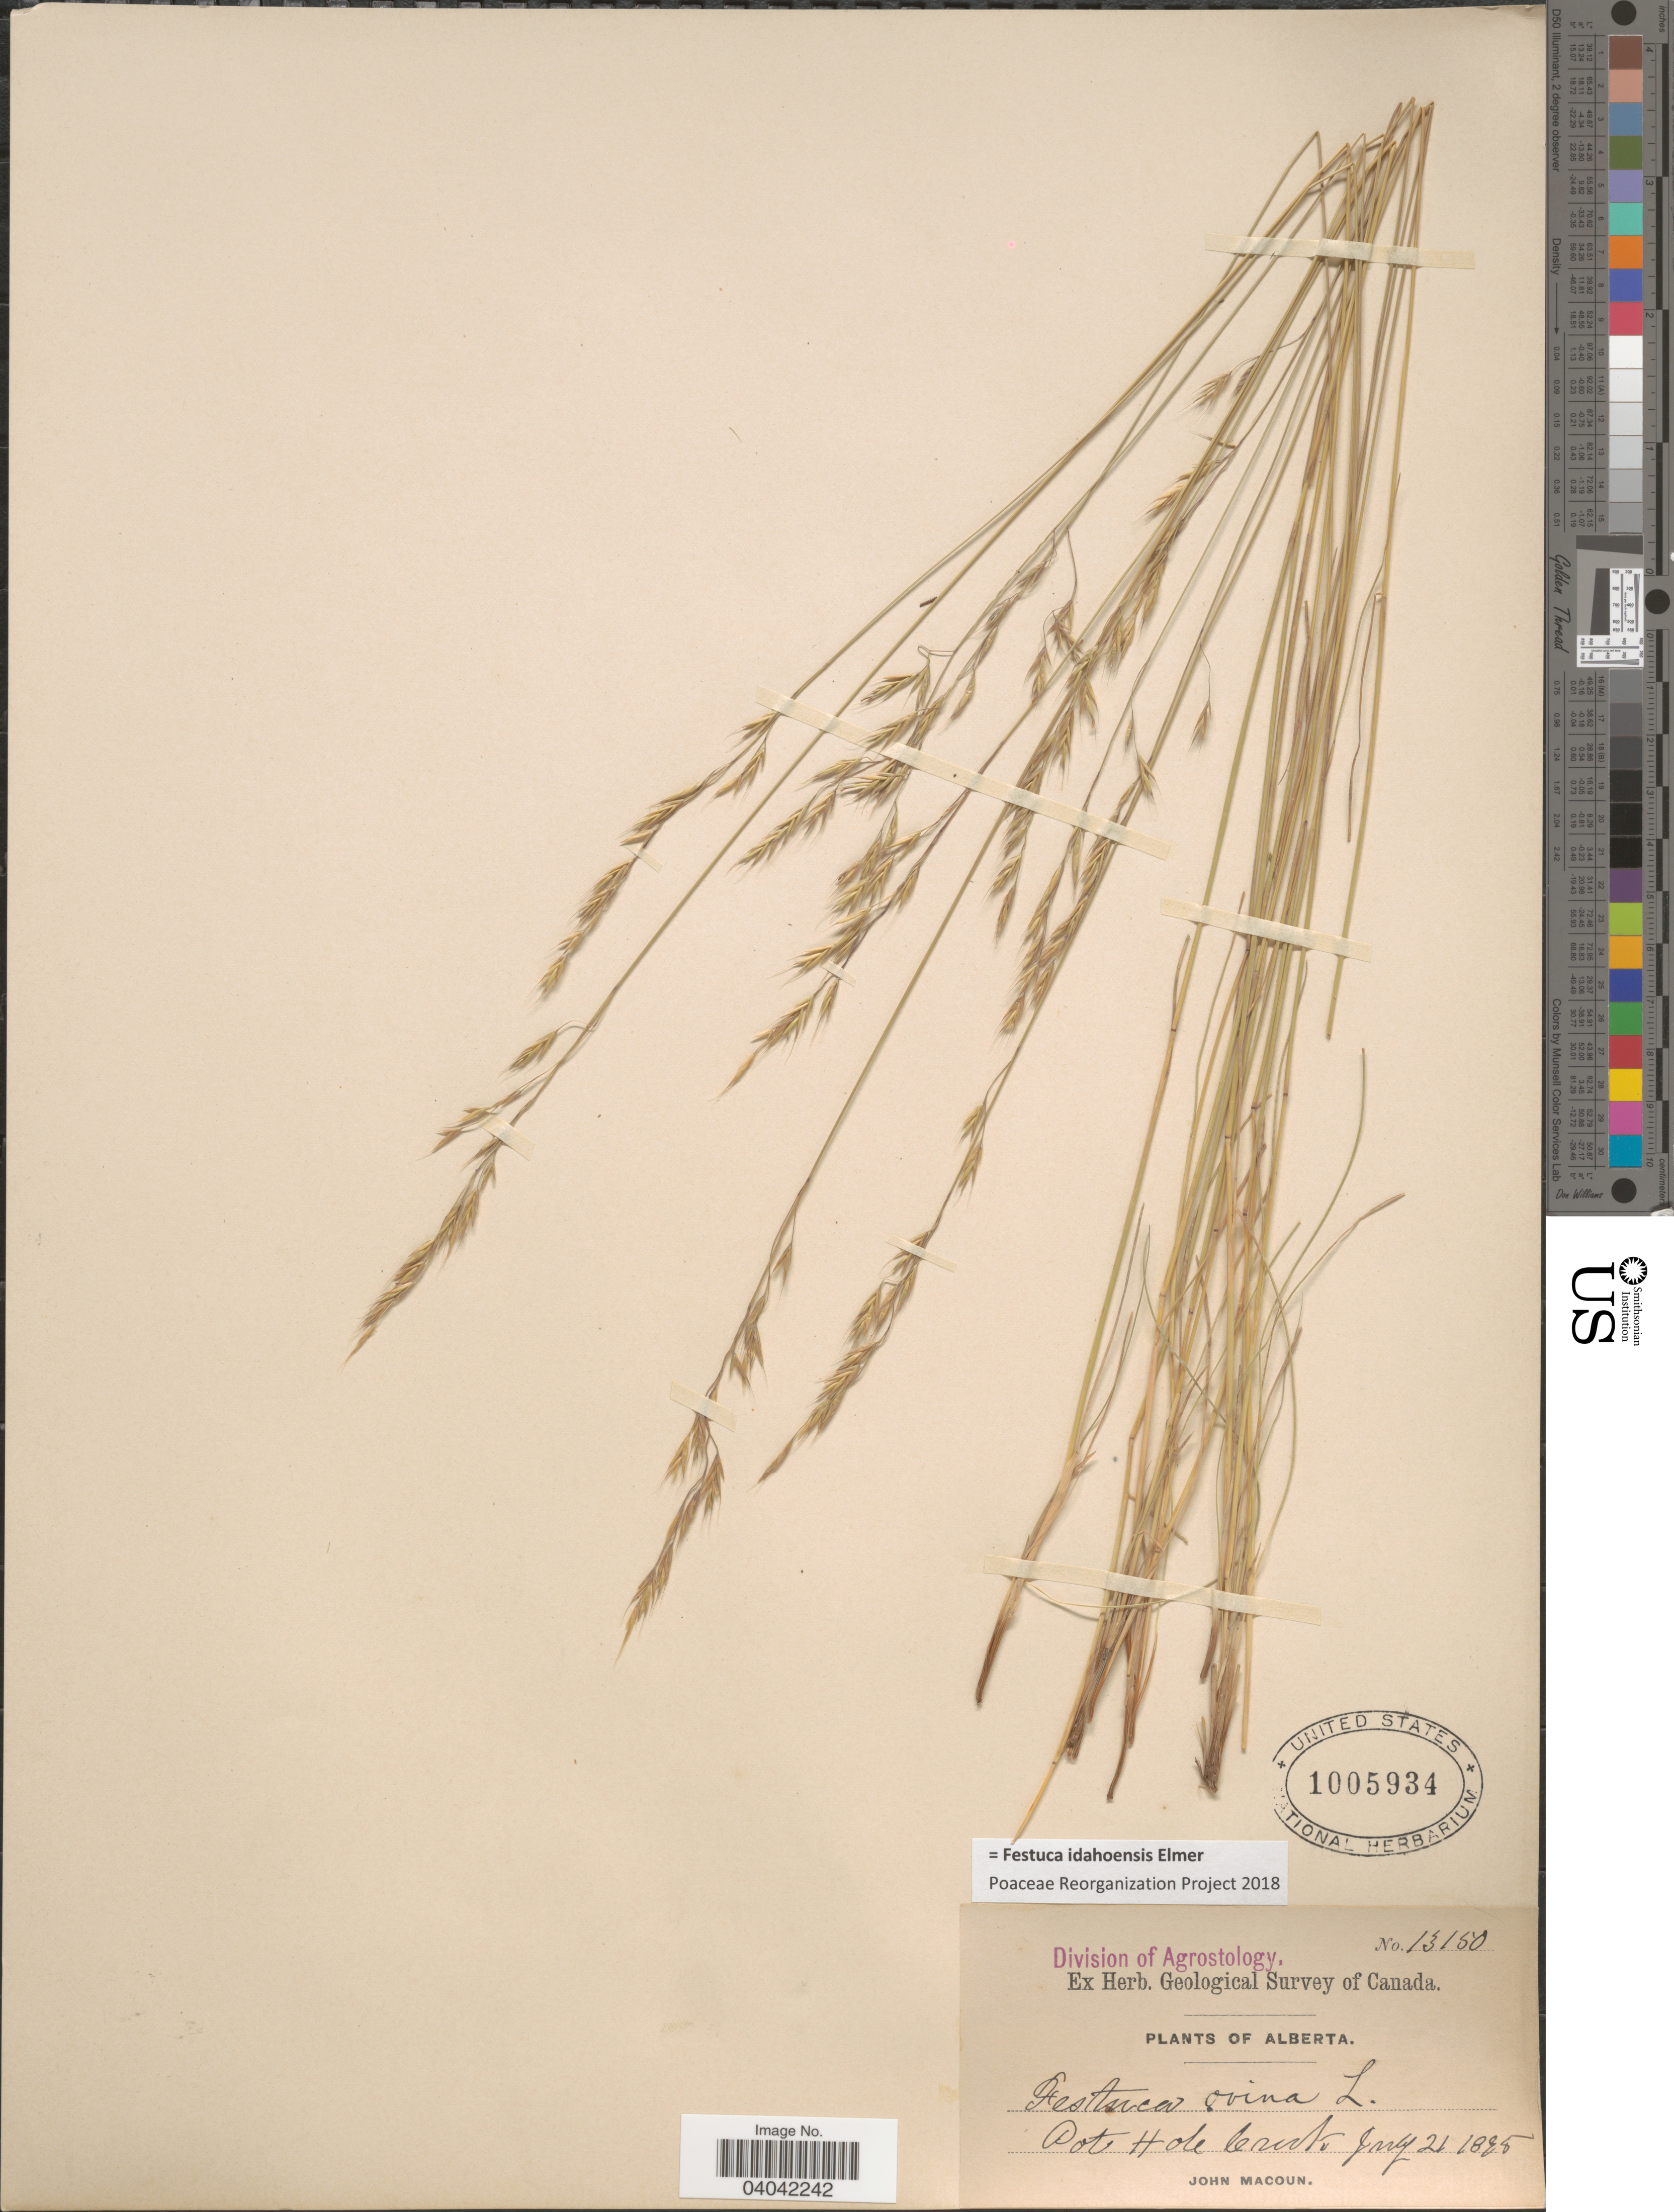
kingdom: Plantae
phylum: Tracheophyta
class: Liliopsida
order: Poales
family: Poaceae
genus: Festuca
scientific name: Festuca idahoensis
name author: Elmer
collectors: J. Macoun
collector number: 13150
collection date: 1895-07-21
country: Canada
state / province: Alberta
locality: Pot Hole Creek.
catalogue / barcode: US 1005934